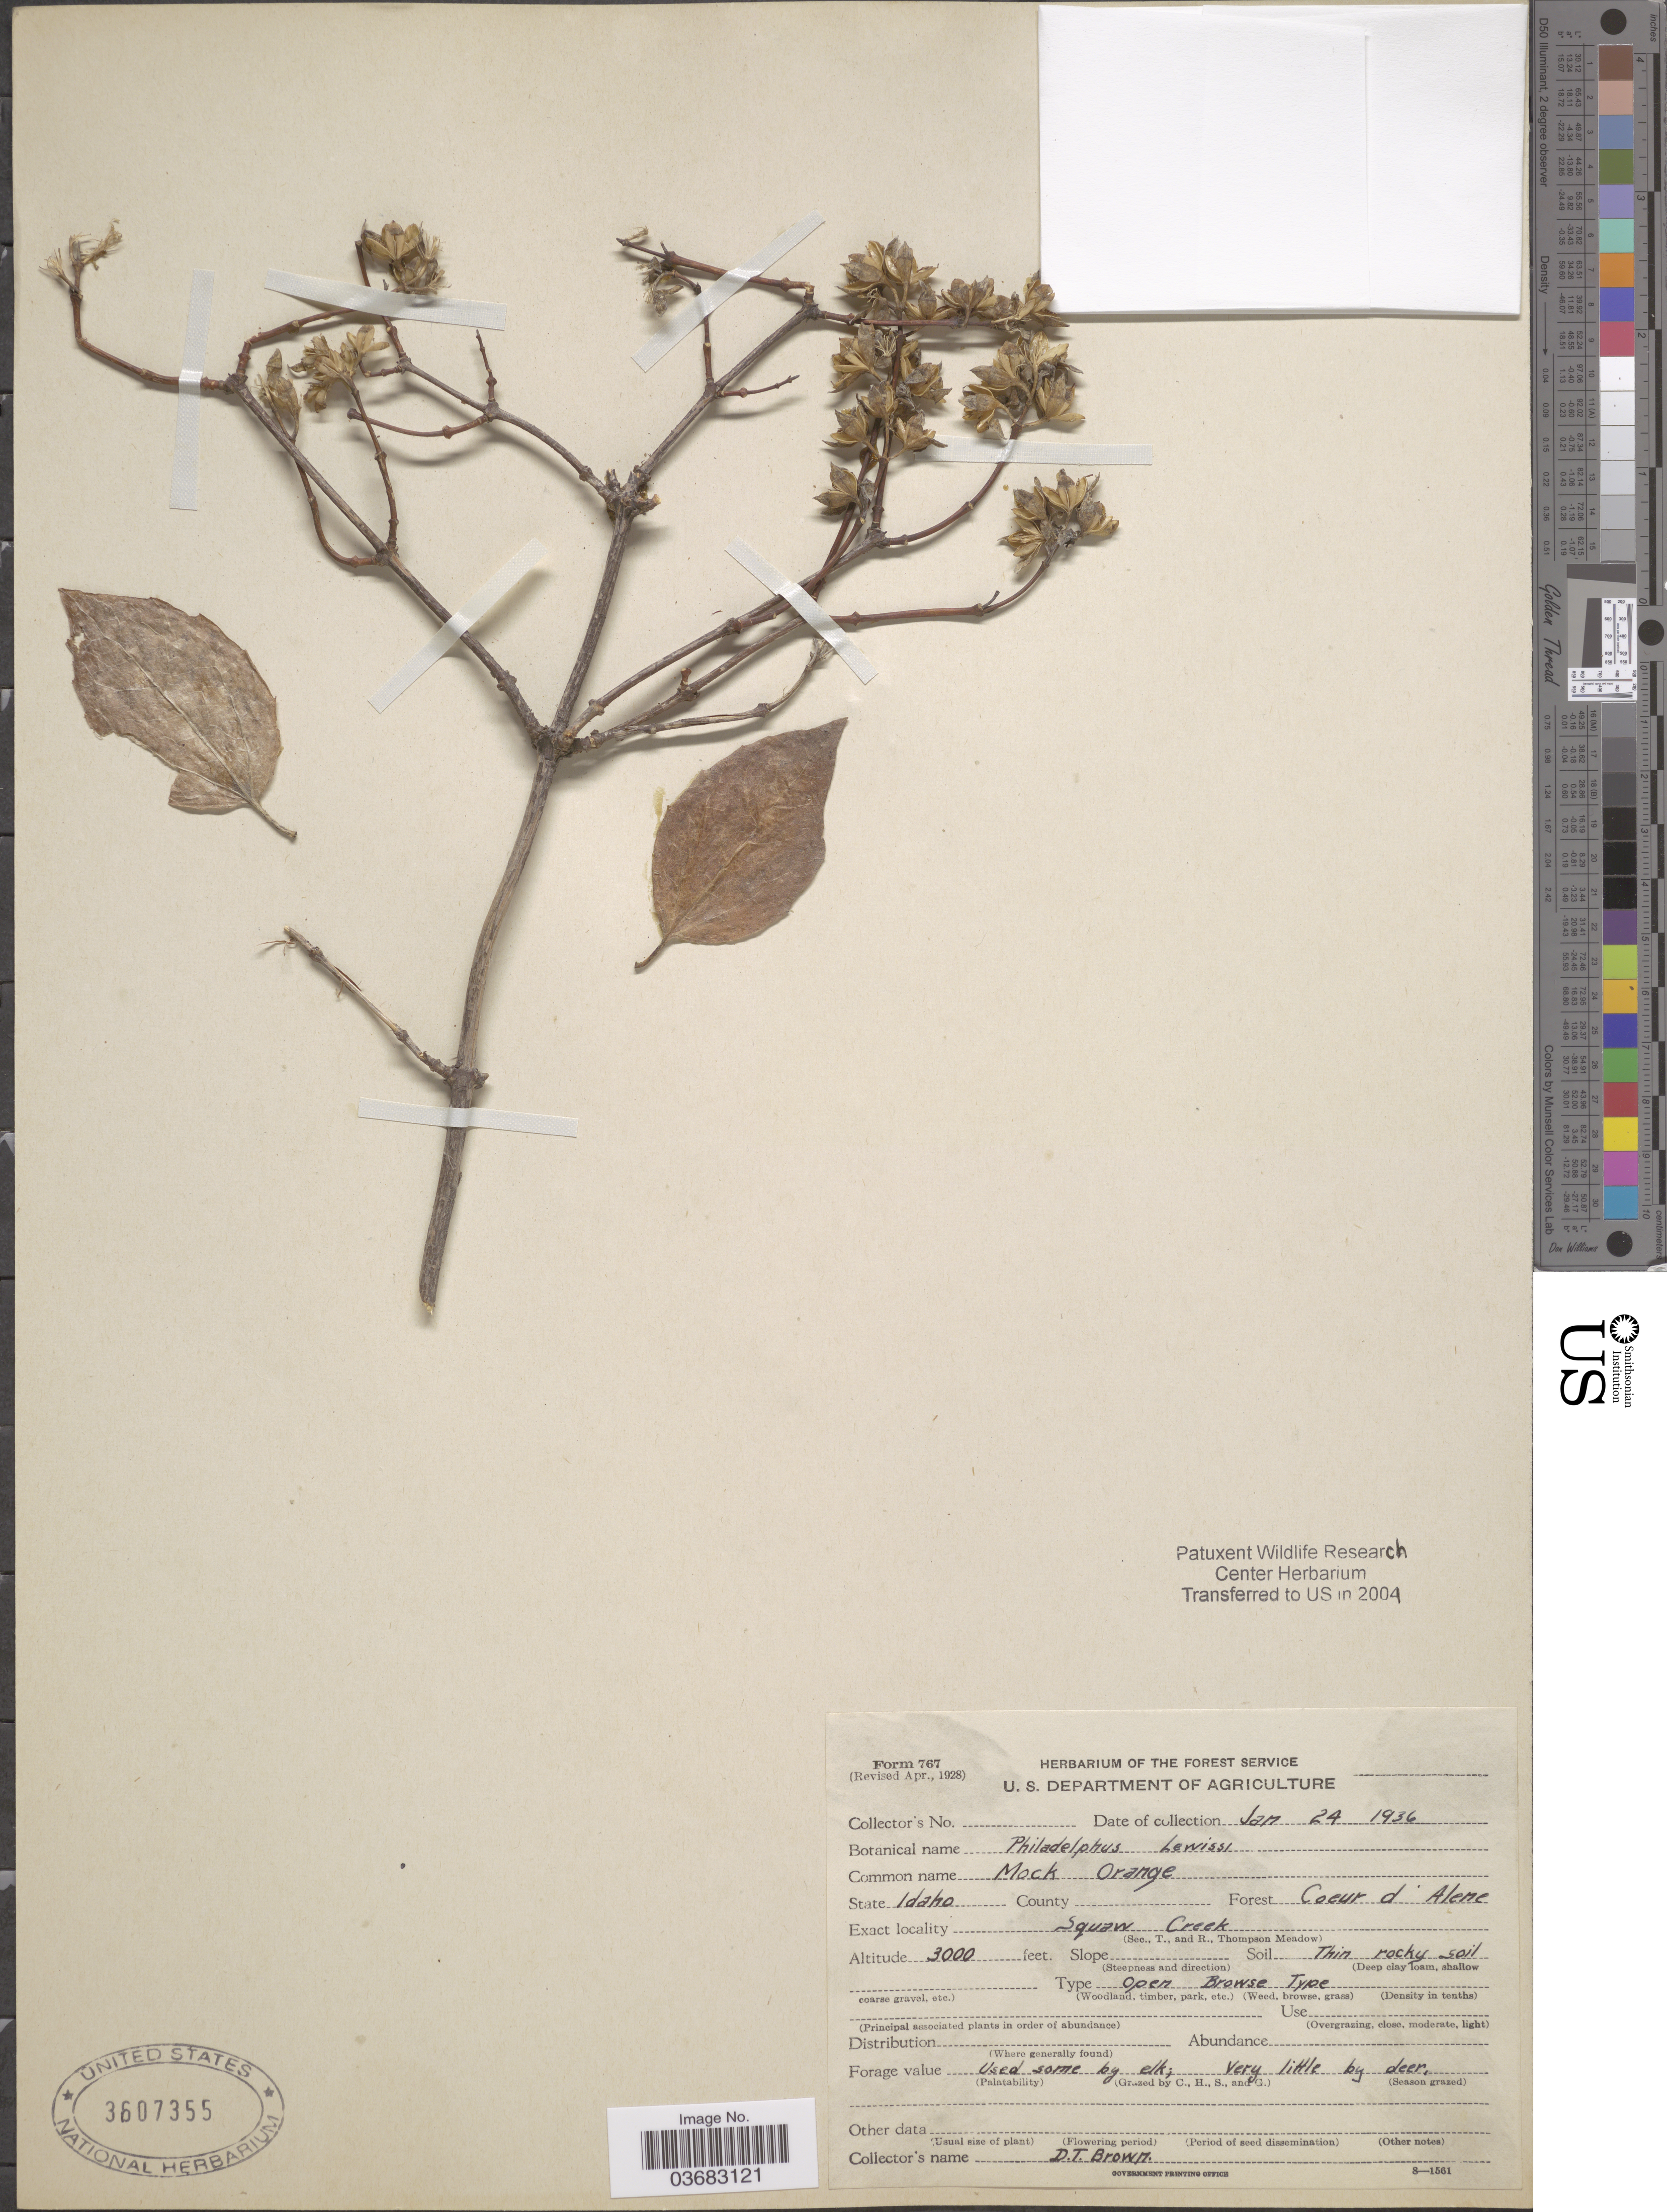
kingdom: Plantae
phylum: Tracheophyta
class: Magnoliopsida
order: Cornales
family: Hydrangeaceae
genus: Philadelphus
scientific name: Philadelphus lewisii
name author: Pursh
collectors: D. Brown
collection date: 1936-01-24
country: United States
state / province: Idaho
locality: Forest Coeur d'Alene. Squaw Creek.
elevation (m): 914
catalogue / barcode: US 3607355